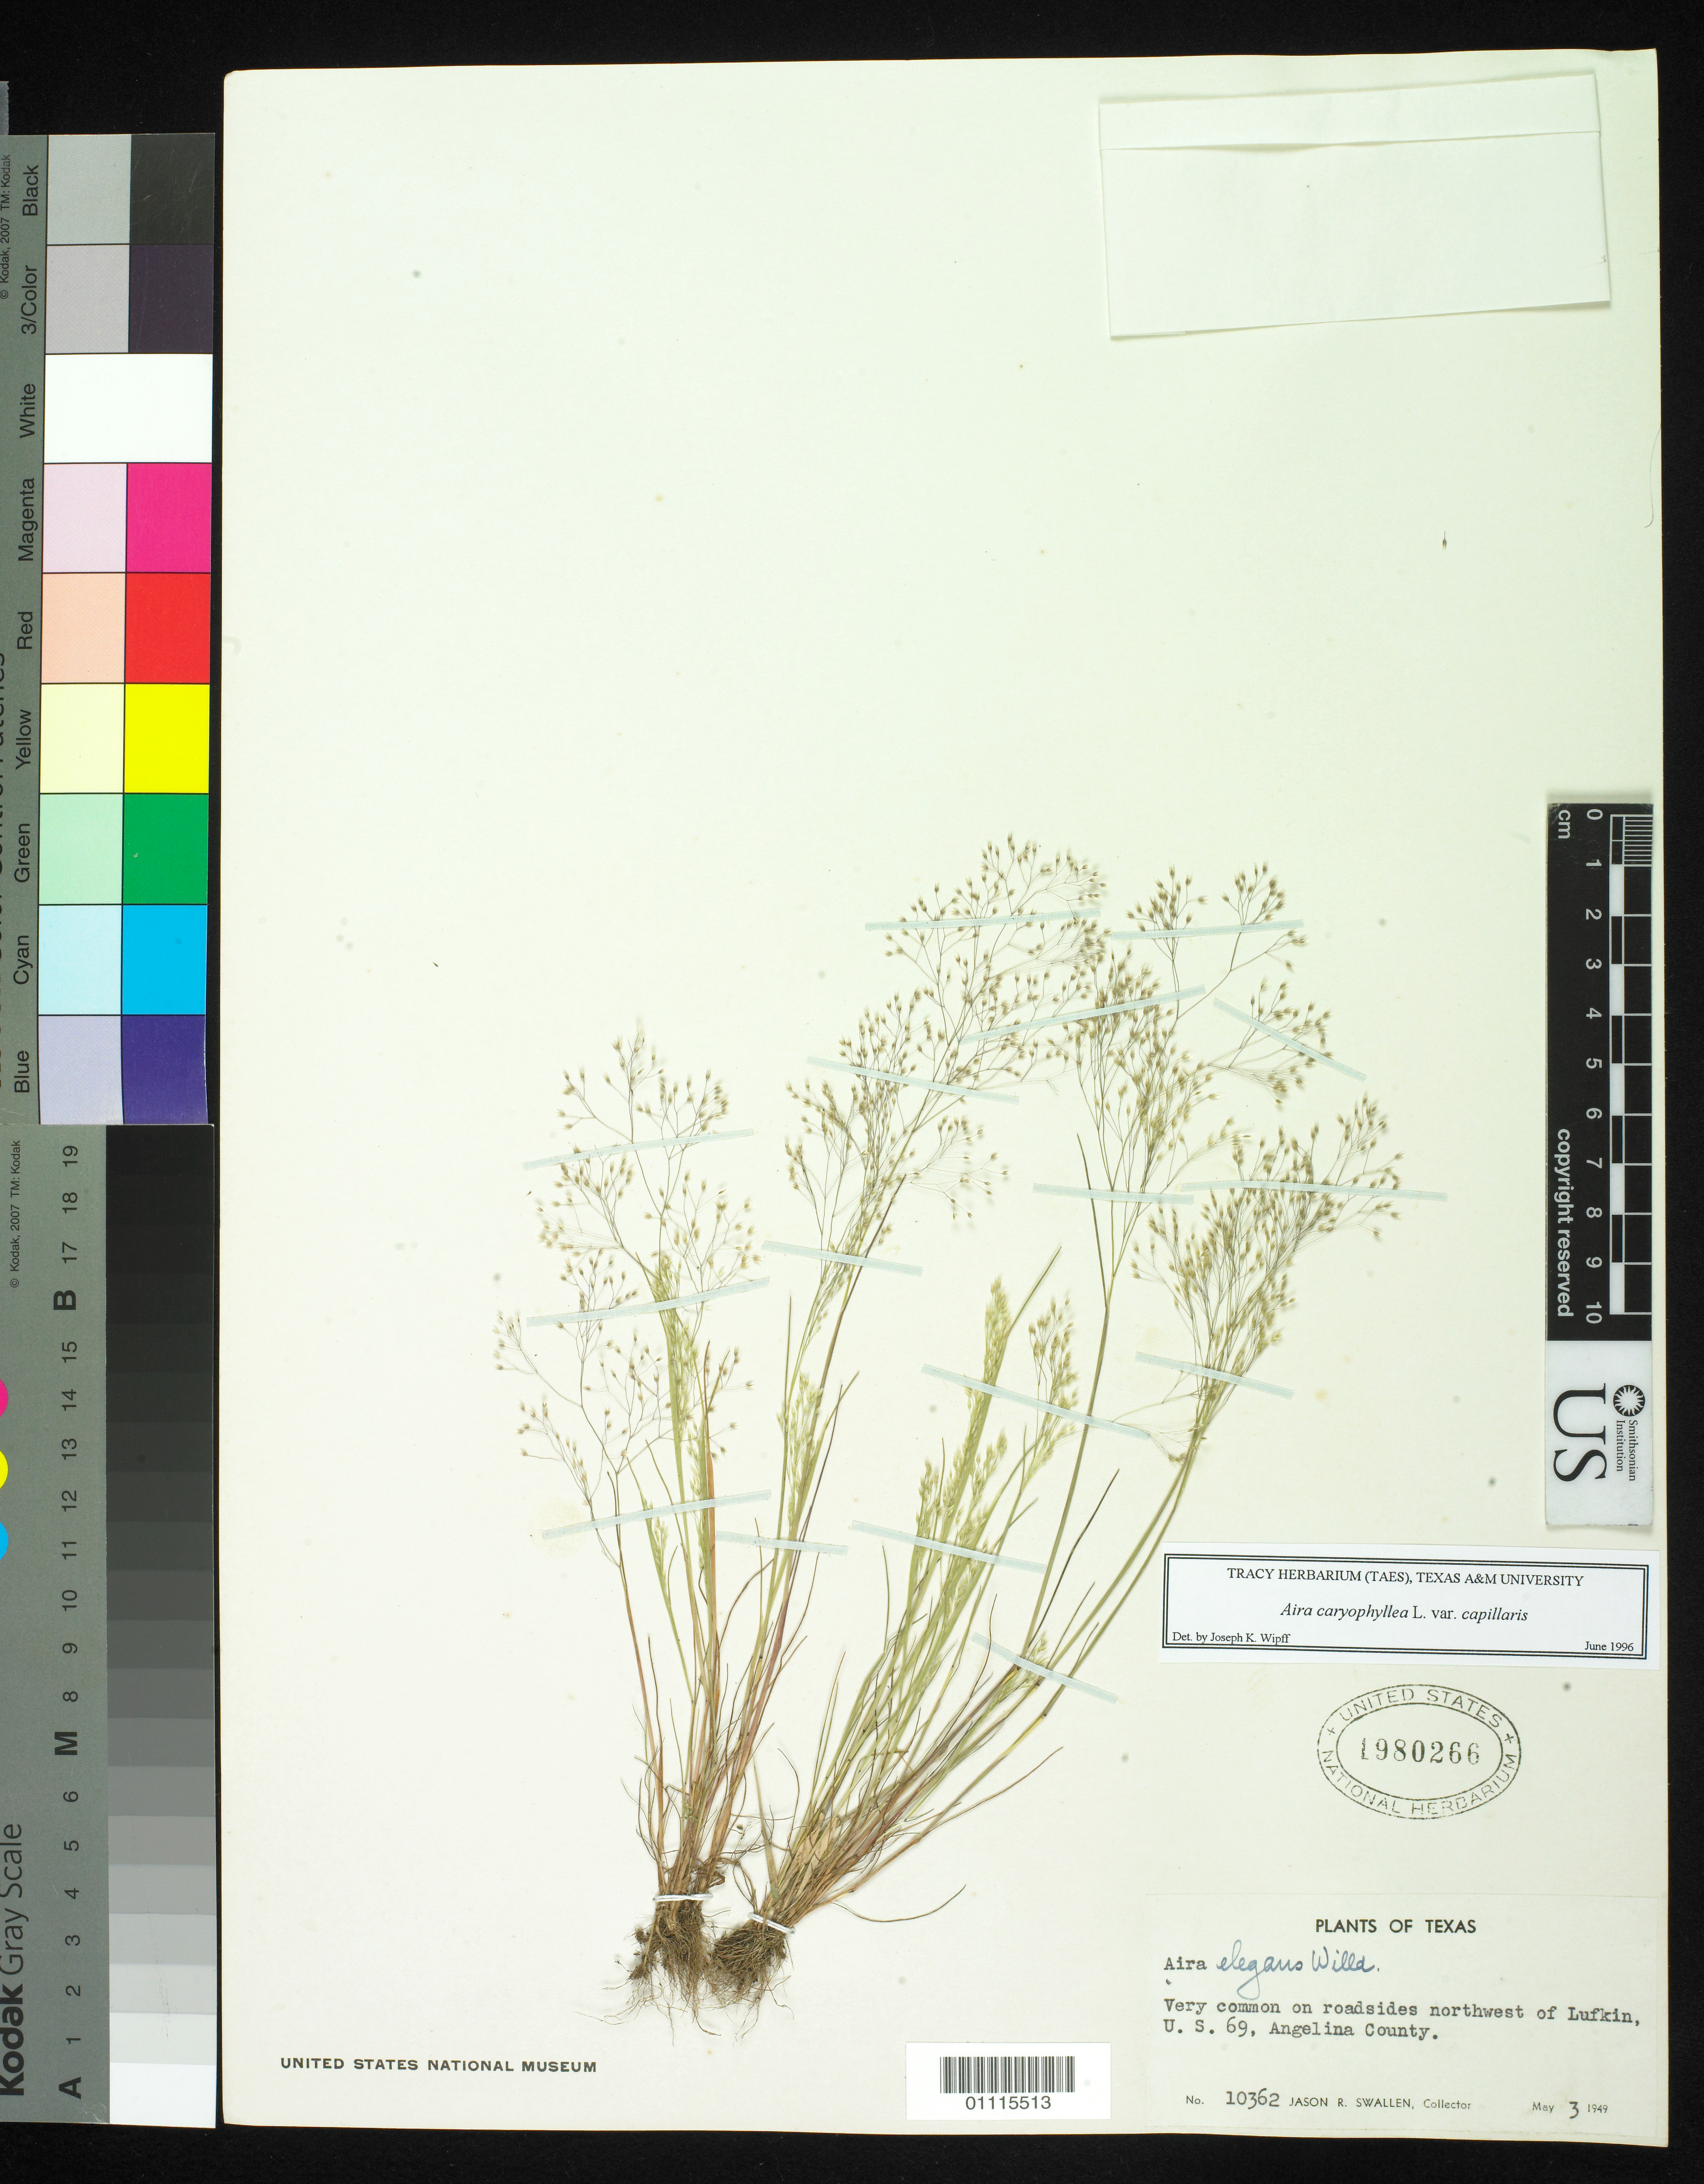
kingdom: Plantae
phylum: Tracheophyta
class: Liliopsida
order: Poales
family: Poaceae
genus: Aira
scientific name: Aira elegantissima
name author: Schur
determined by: Poaceae Reorganization Project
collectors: J. R. Swallen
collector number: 10362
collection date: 1949-05-03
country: United States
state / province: Texas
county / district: Angelina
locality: NW of Lufkin, U.S. 69.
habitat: roadsides.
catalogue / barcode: US 1980266